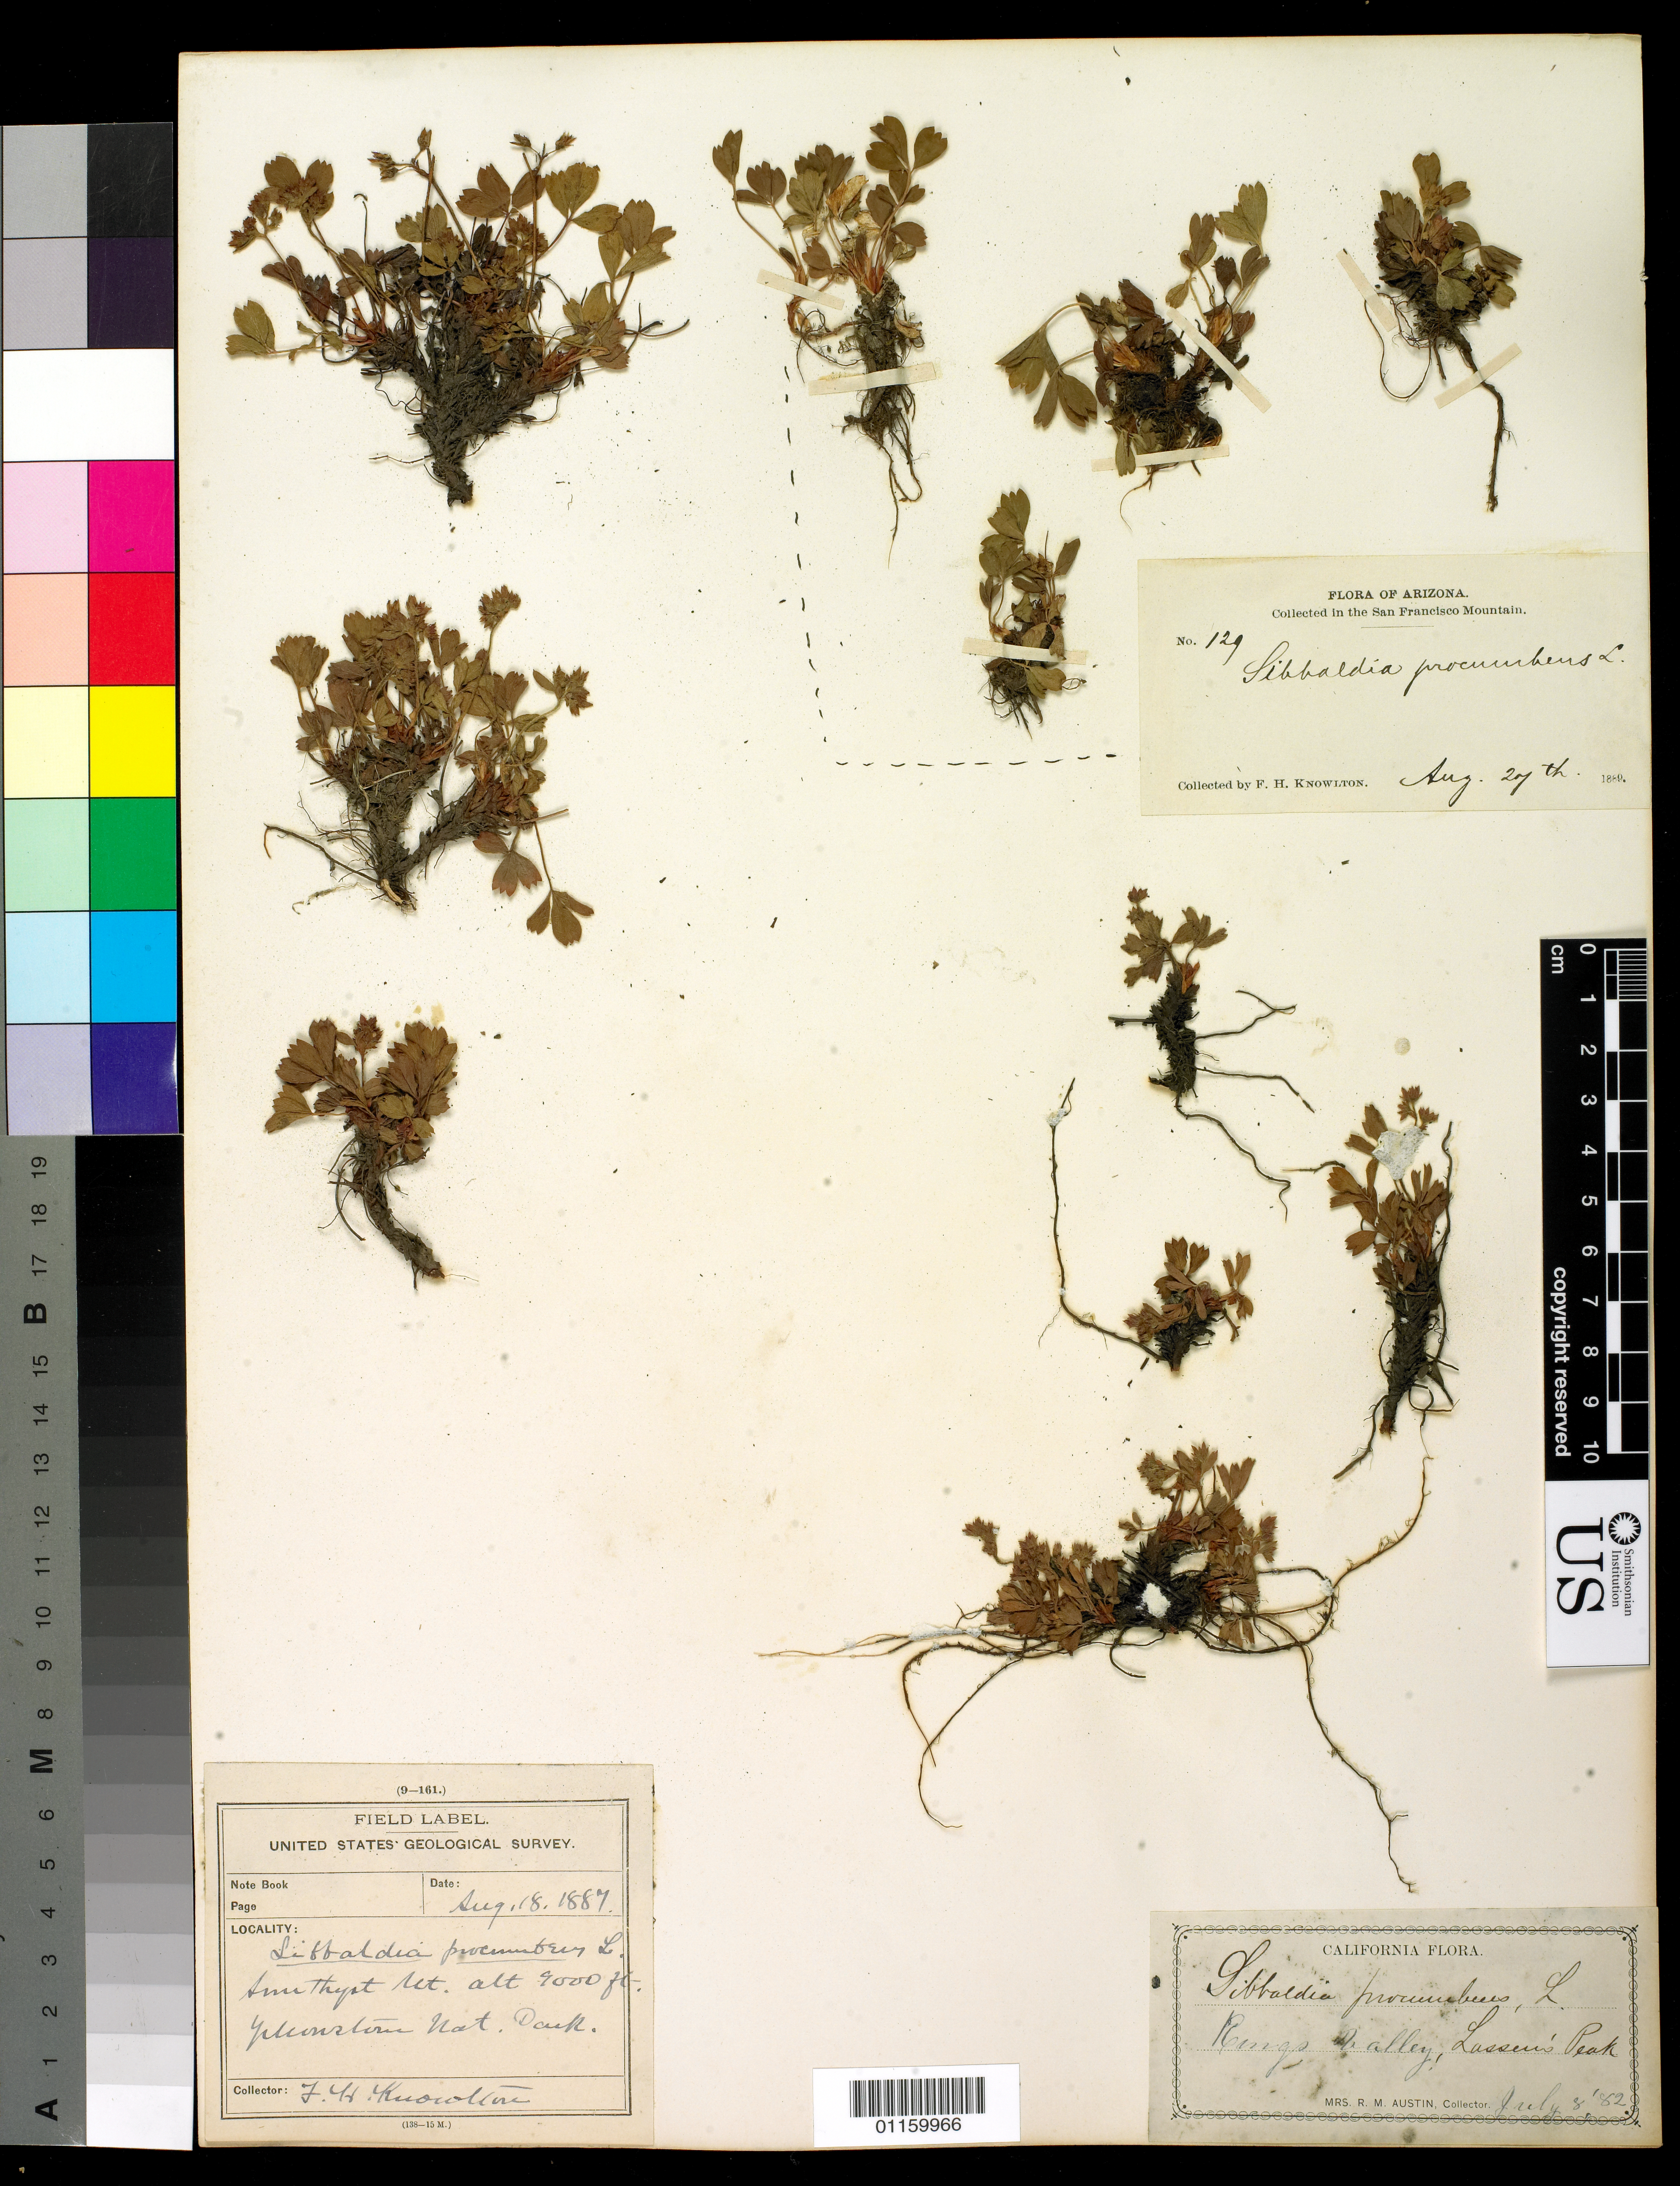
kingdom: Plantae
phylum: Tracheophyta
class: Magnoliopsida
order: Rosales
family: Rosaceae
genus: Sibbaldia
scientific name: Sibbaldia procumbens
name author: L.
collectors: F. H. Knowlton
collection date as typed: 18 Aug 1887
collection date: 1887-08-18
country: United States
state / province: Wyoming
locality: Yellowstone Park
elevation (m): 2743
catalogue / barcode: US 1